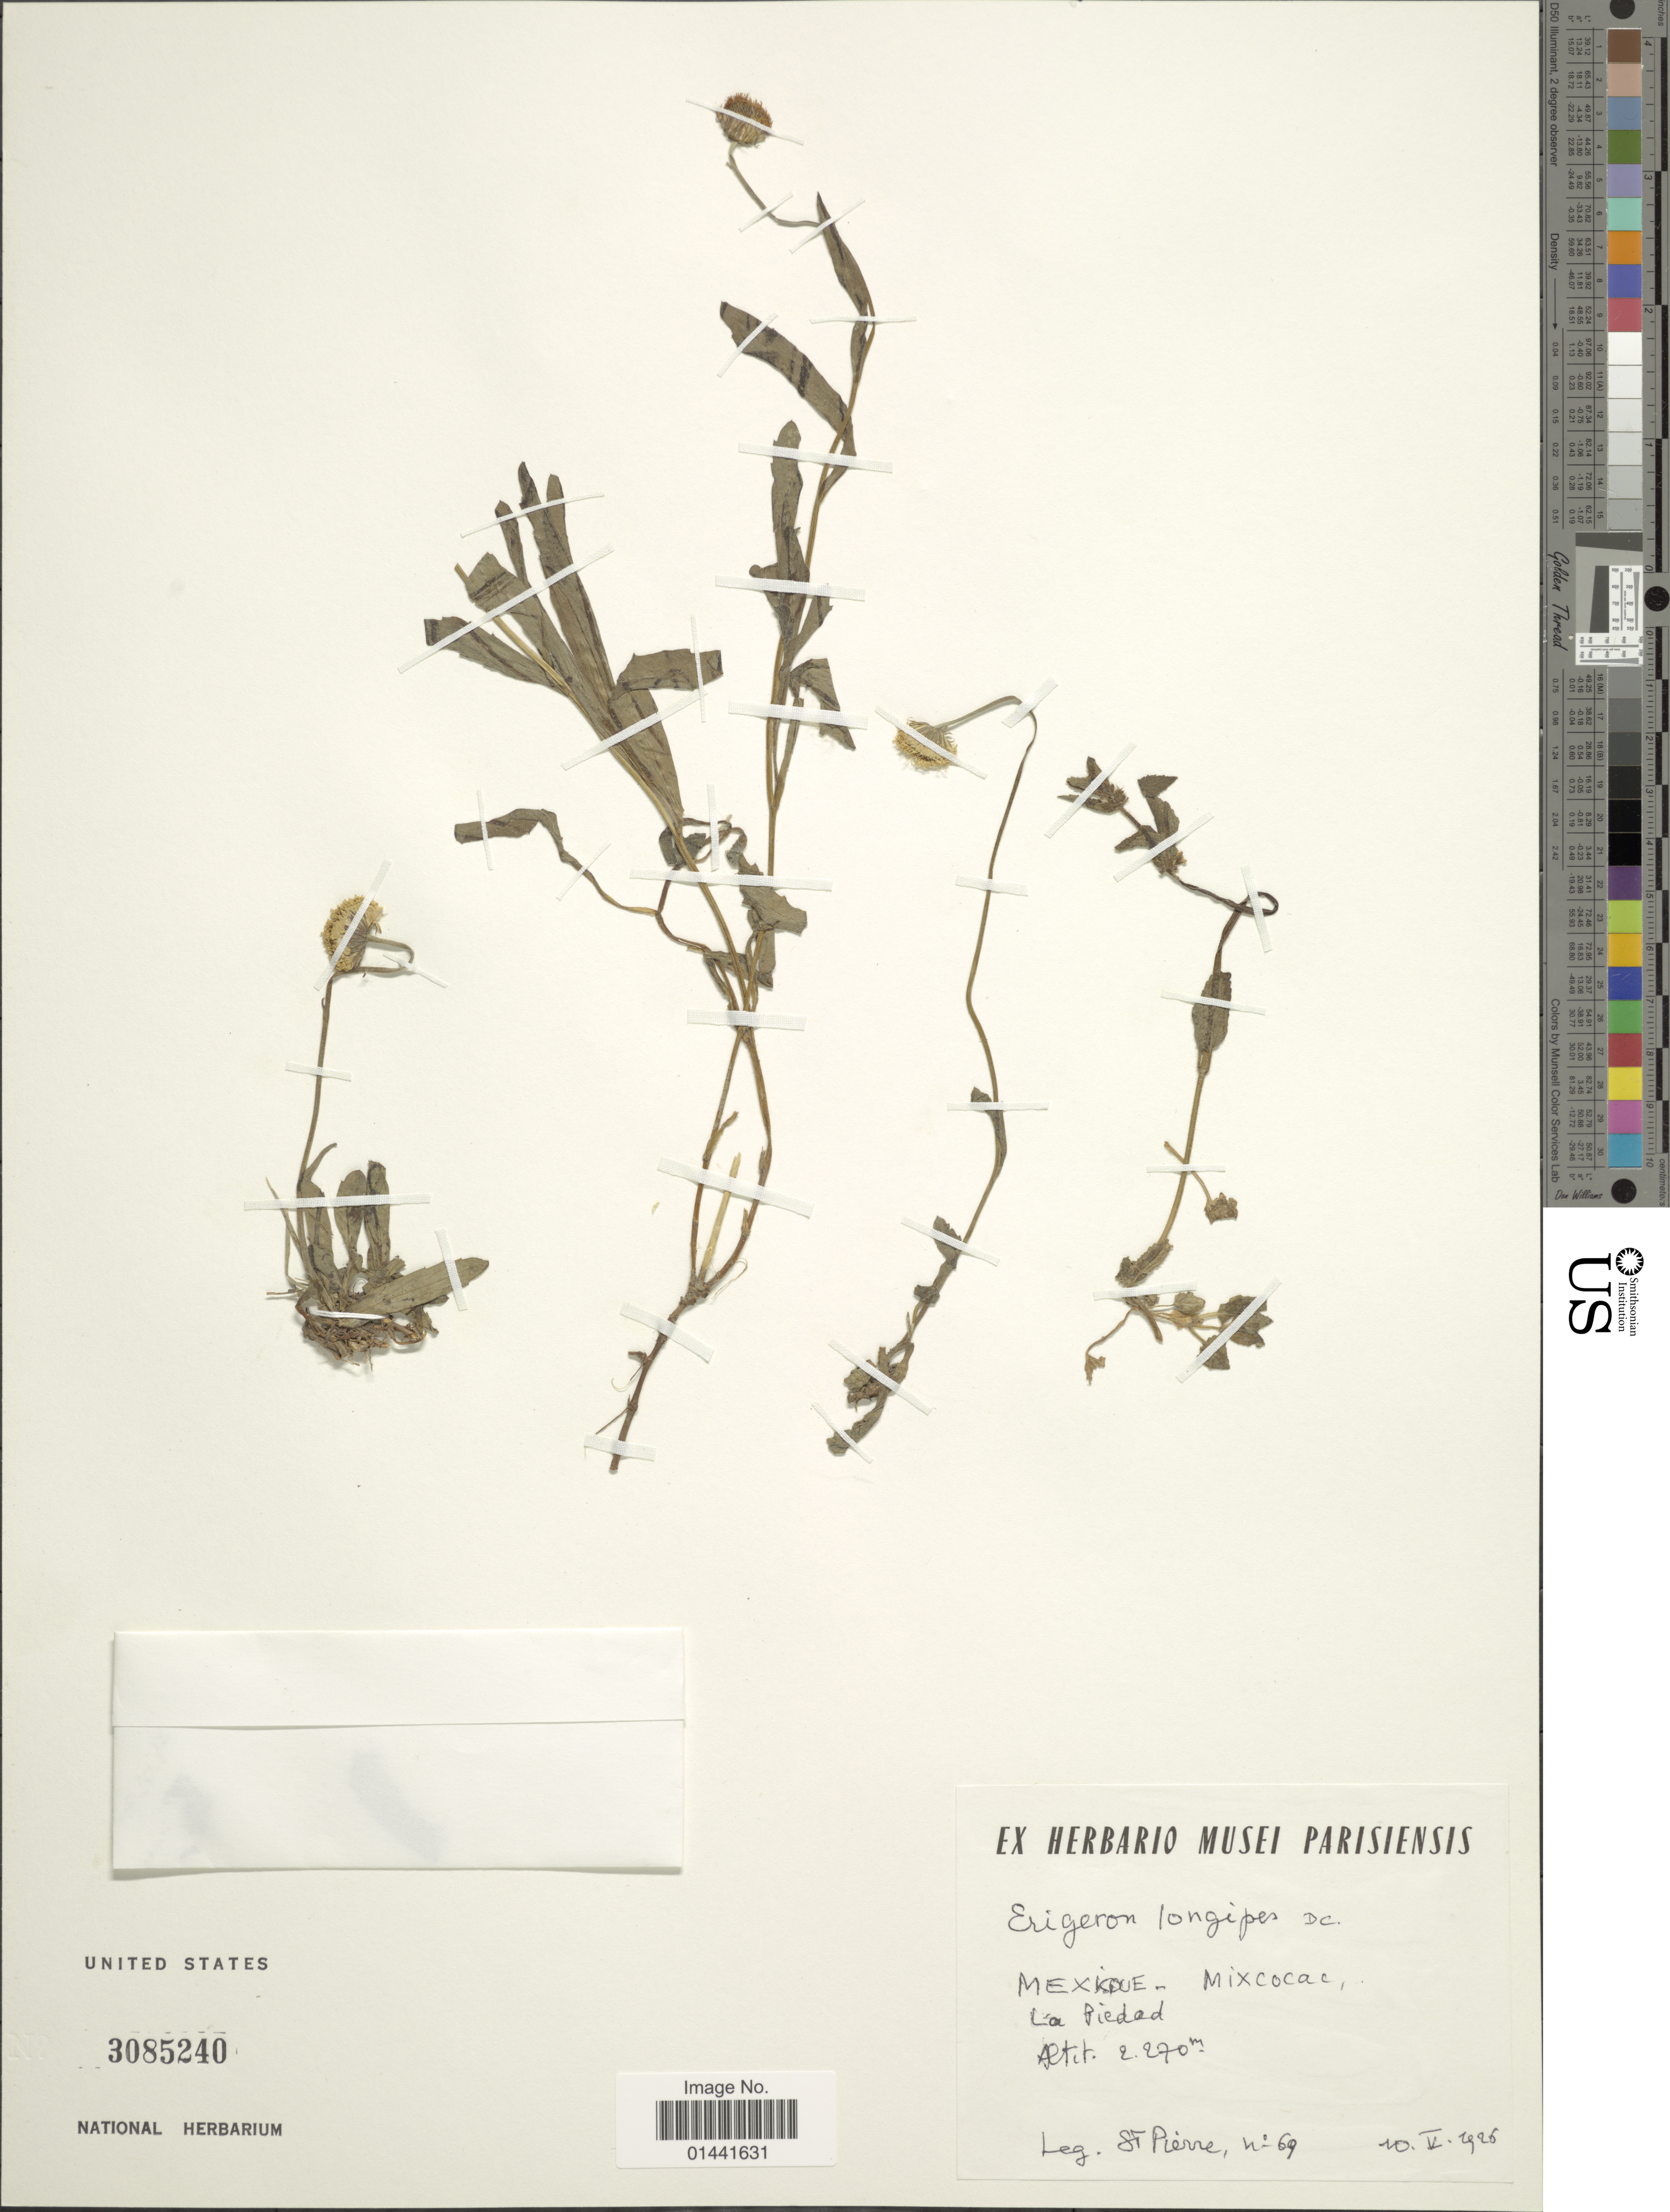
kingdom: Plantae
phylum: Tracheophyta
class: Magnoliopsida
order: Asterales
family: Asteraceae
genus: Erigeron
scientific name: Erigeron longipes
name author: DC.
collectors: M. St. Pierre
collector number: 69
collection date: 1926-05-10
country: Mexico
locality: Mixcocac, La Piedad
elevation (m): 2270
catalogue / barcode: US 3085240